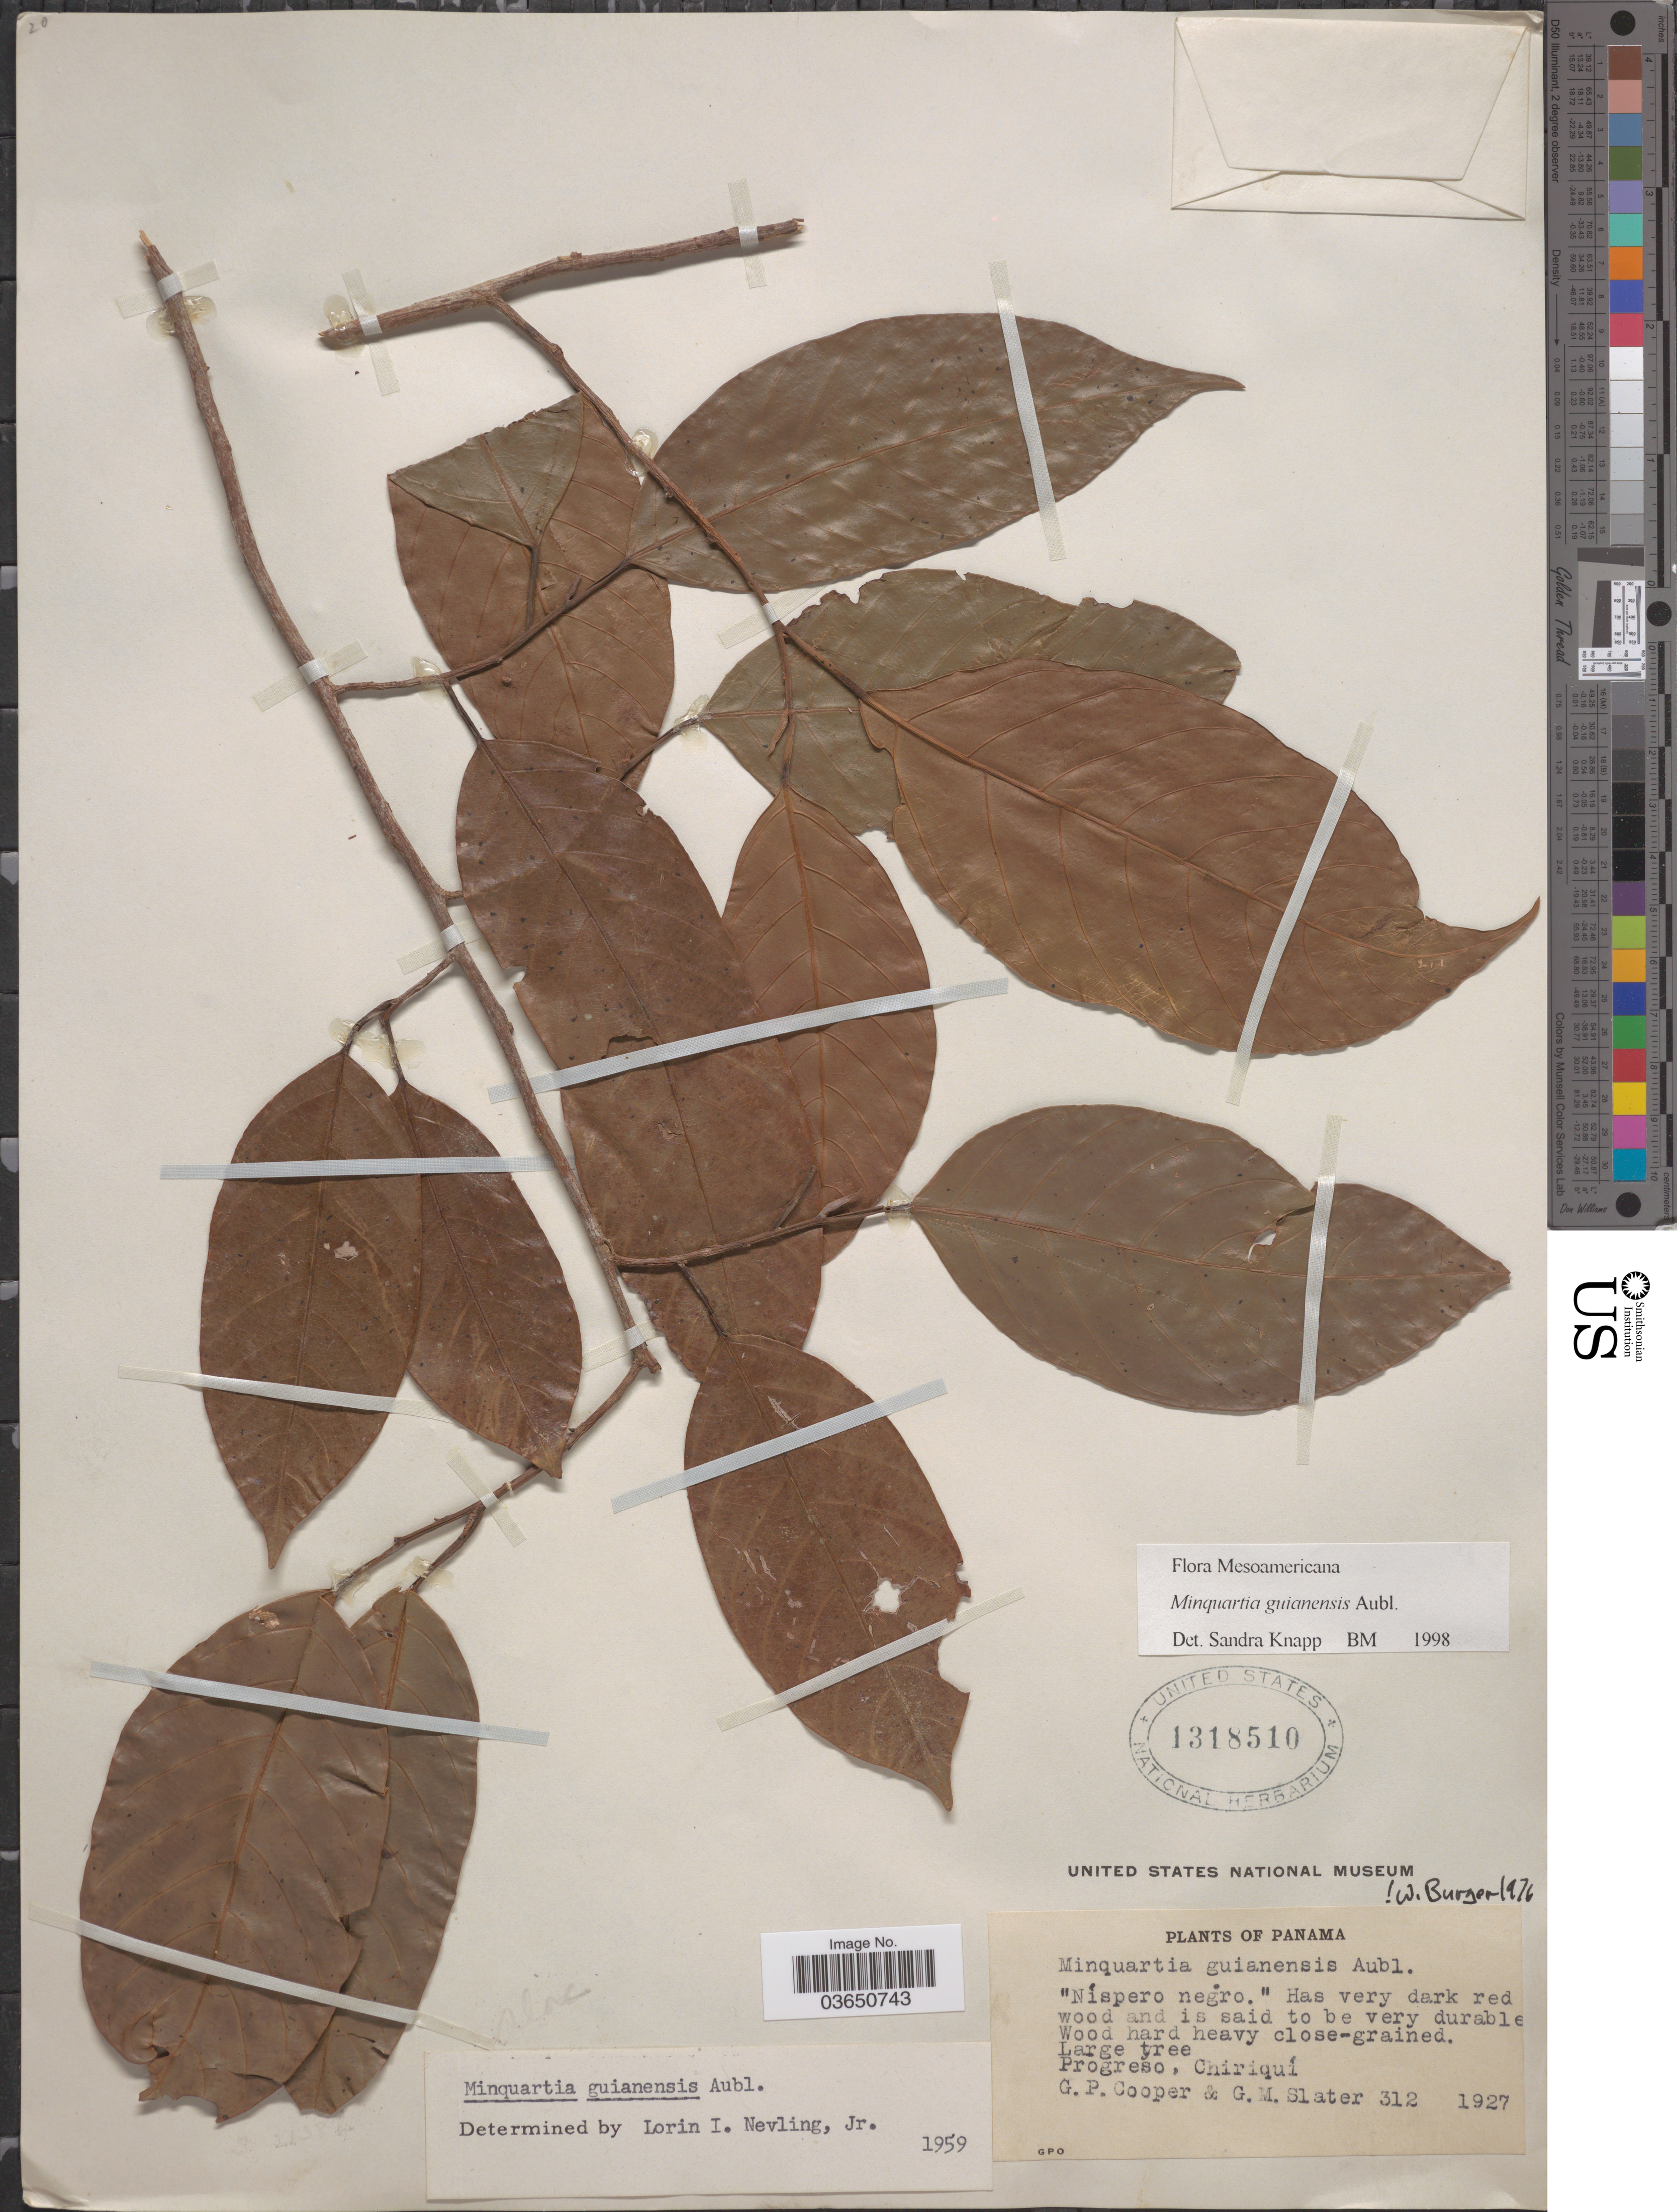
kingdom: Plantae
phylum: Tracheophyta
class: Magnoliopsida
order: Santalales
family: Coulaceae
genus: Minquartia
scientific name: Minquartia guianensis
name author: Aubl.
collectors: G. Cooper & G. Slater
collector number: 312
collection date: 1927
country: Panama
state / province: Chiriqui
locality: Progreso.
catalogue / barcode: US 1318510